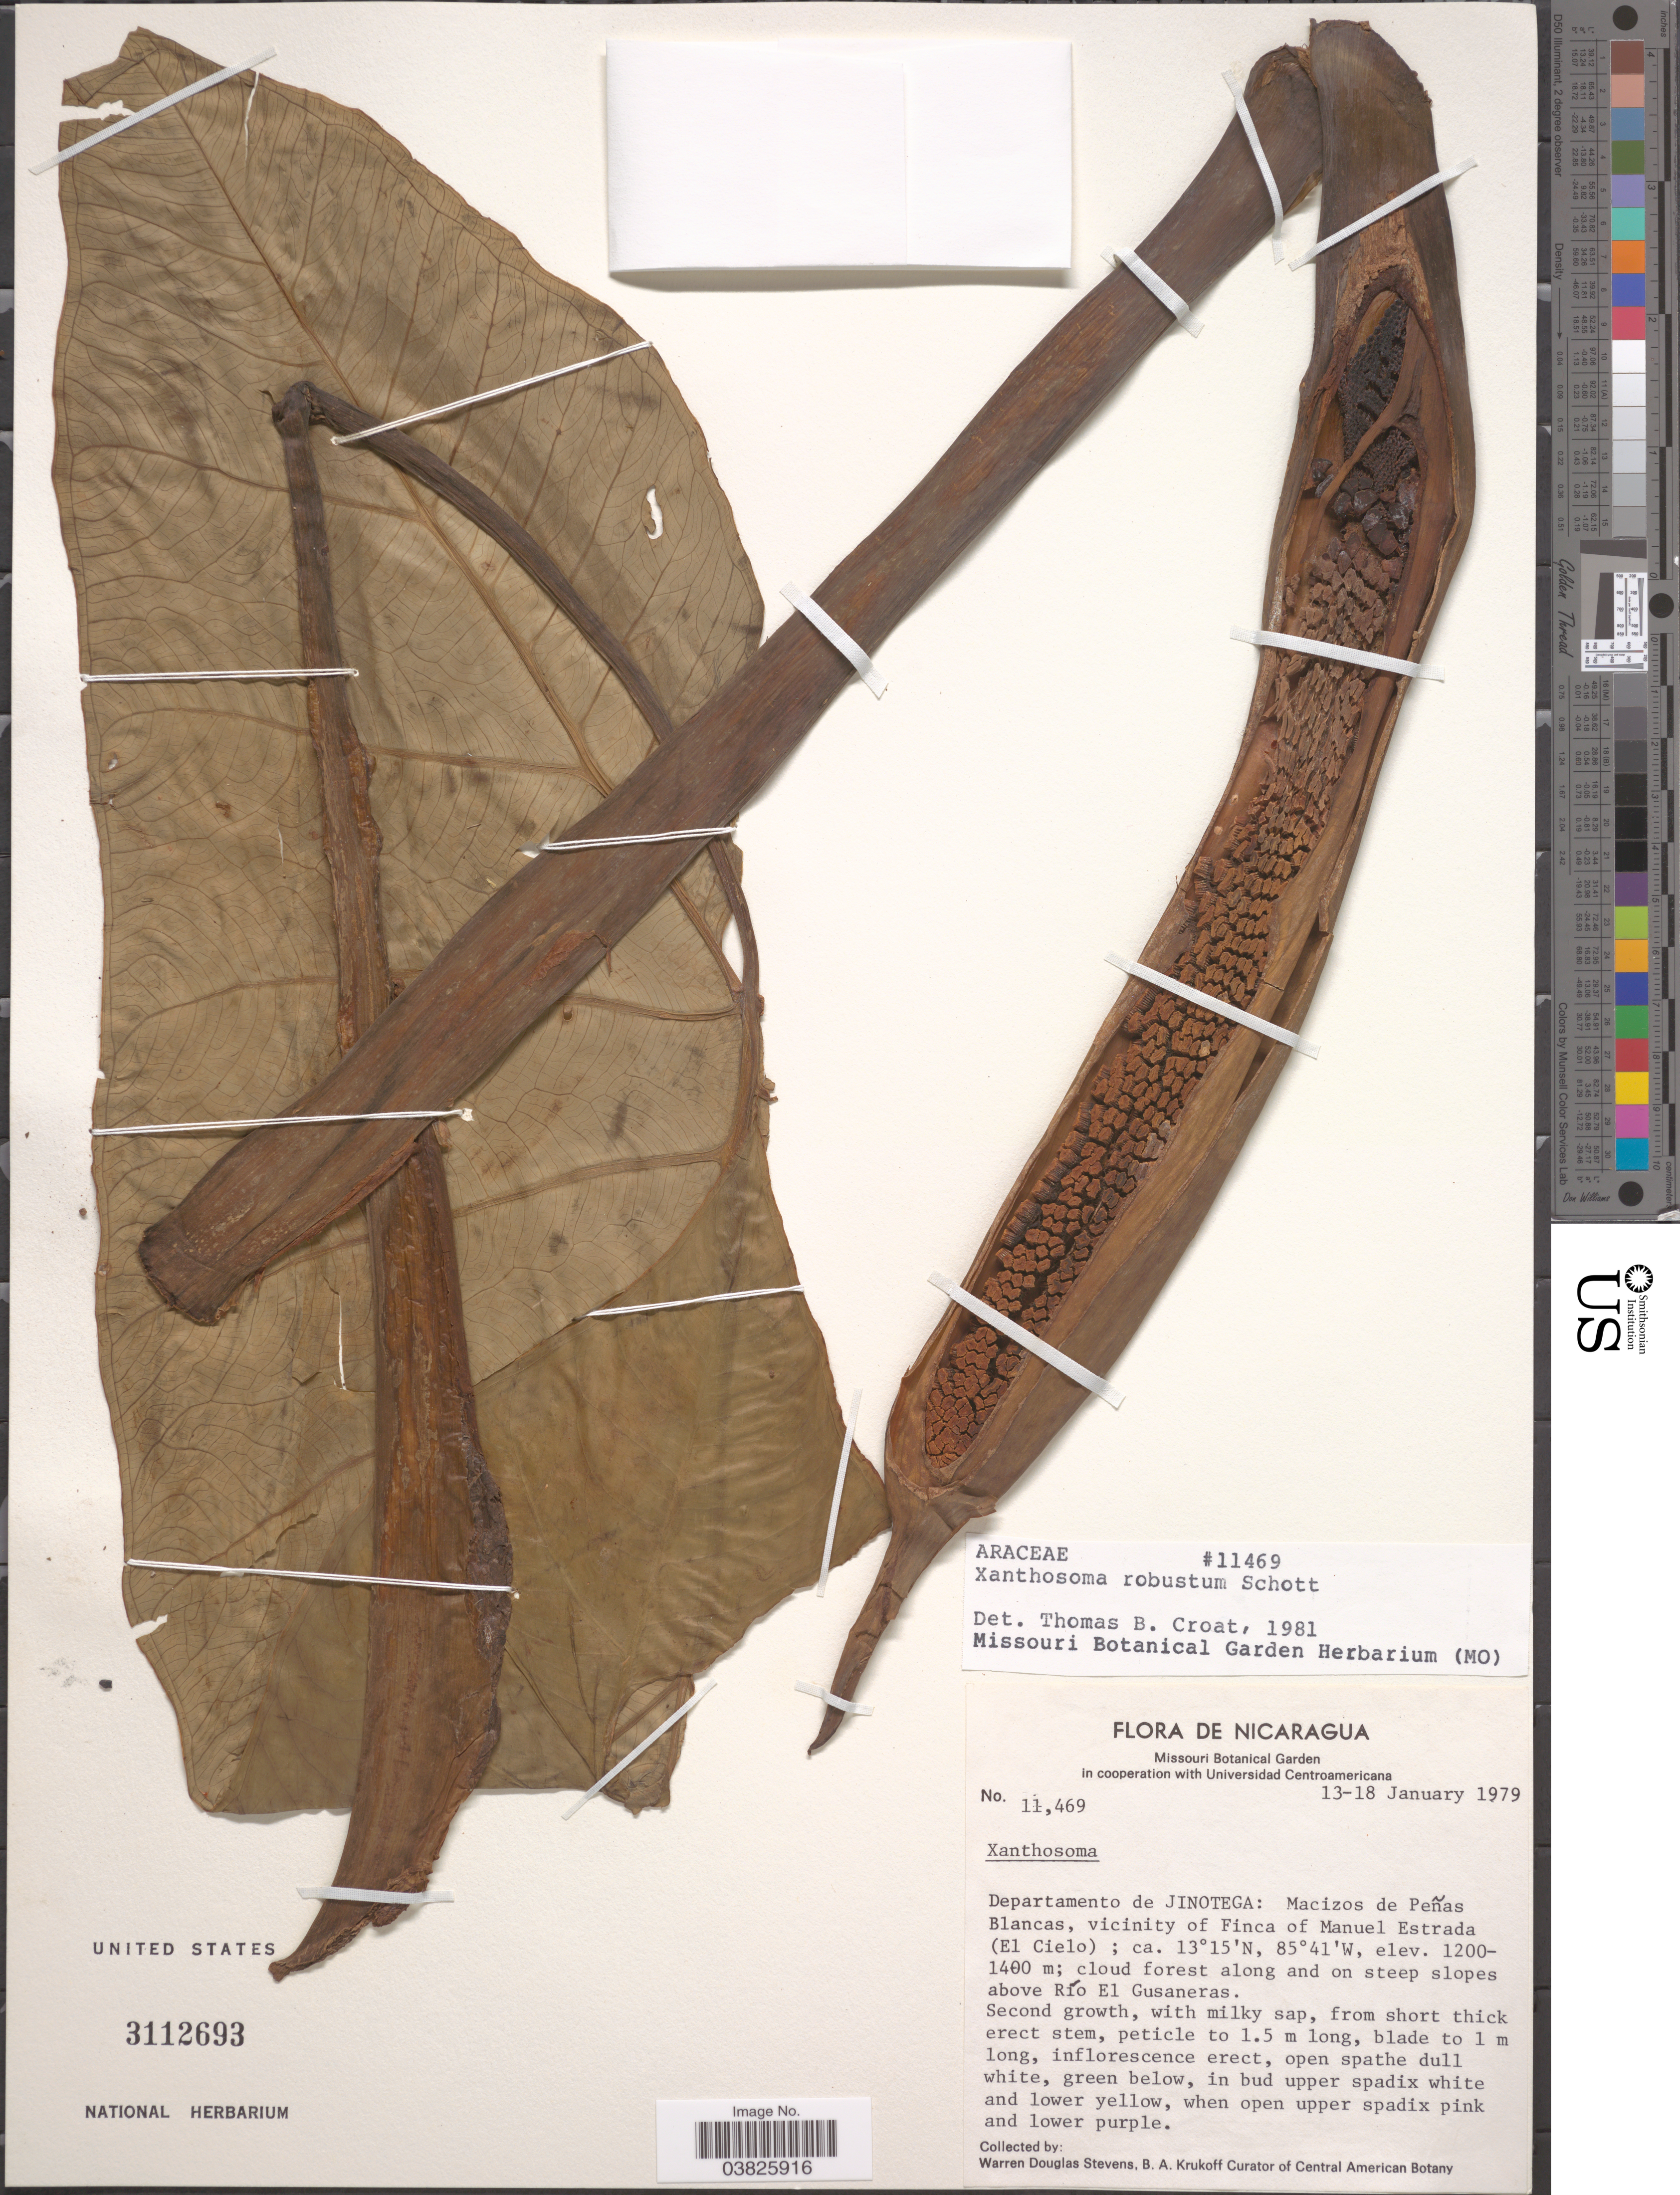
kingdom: Plantae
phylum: Tracheophyta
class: Liliopsida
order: Alismatales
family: Araceae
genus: Xanthosoma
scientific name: Xanthosoma robustum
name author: Schott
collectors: W. D. Stevens & B. A. Krukoff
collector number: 11469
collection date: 1979-01-13/1979-01-18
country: Nicaragua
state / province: Jinotega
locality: Departamento de Jinotega: Macizos de Peñas Blancas, vicinity of Finca of Manuel Estrada (El Cielo); cloud forest along and on steep slopes above Río El Gusaneras.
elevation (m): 1200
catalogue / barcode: US 3112693